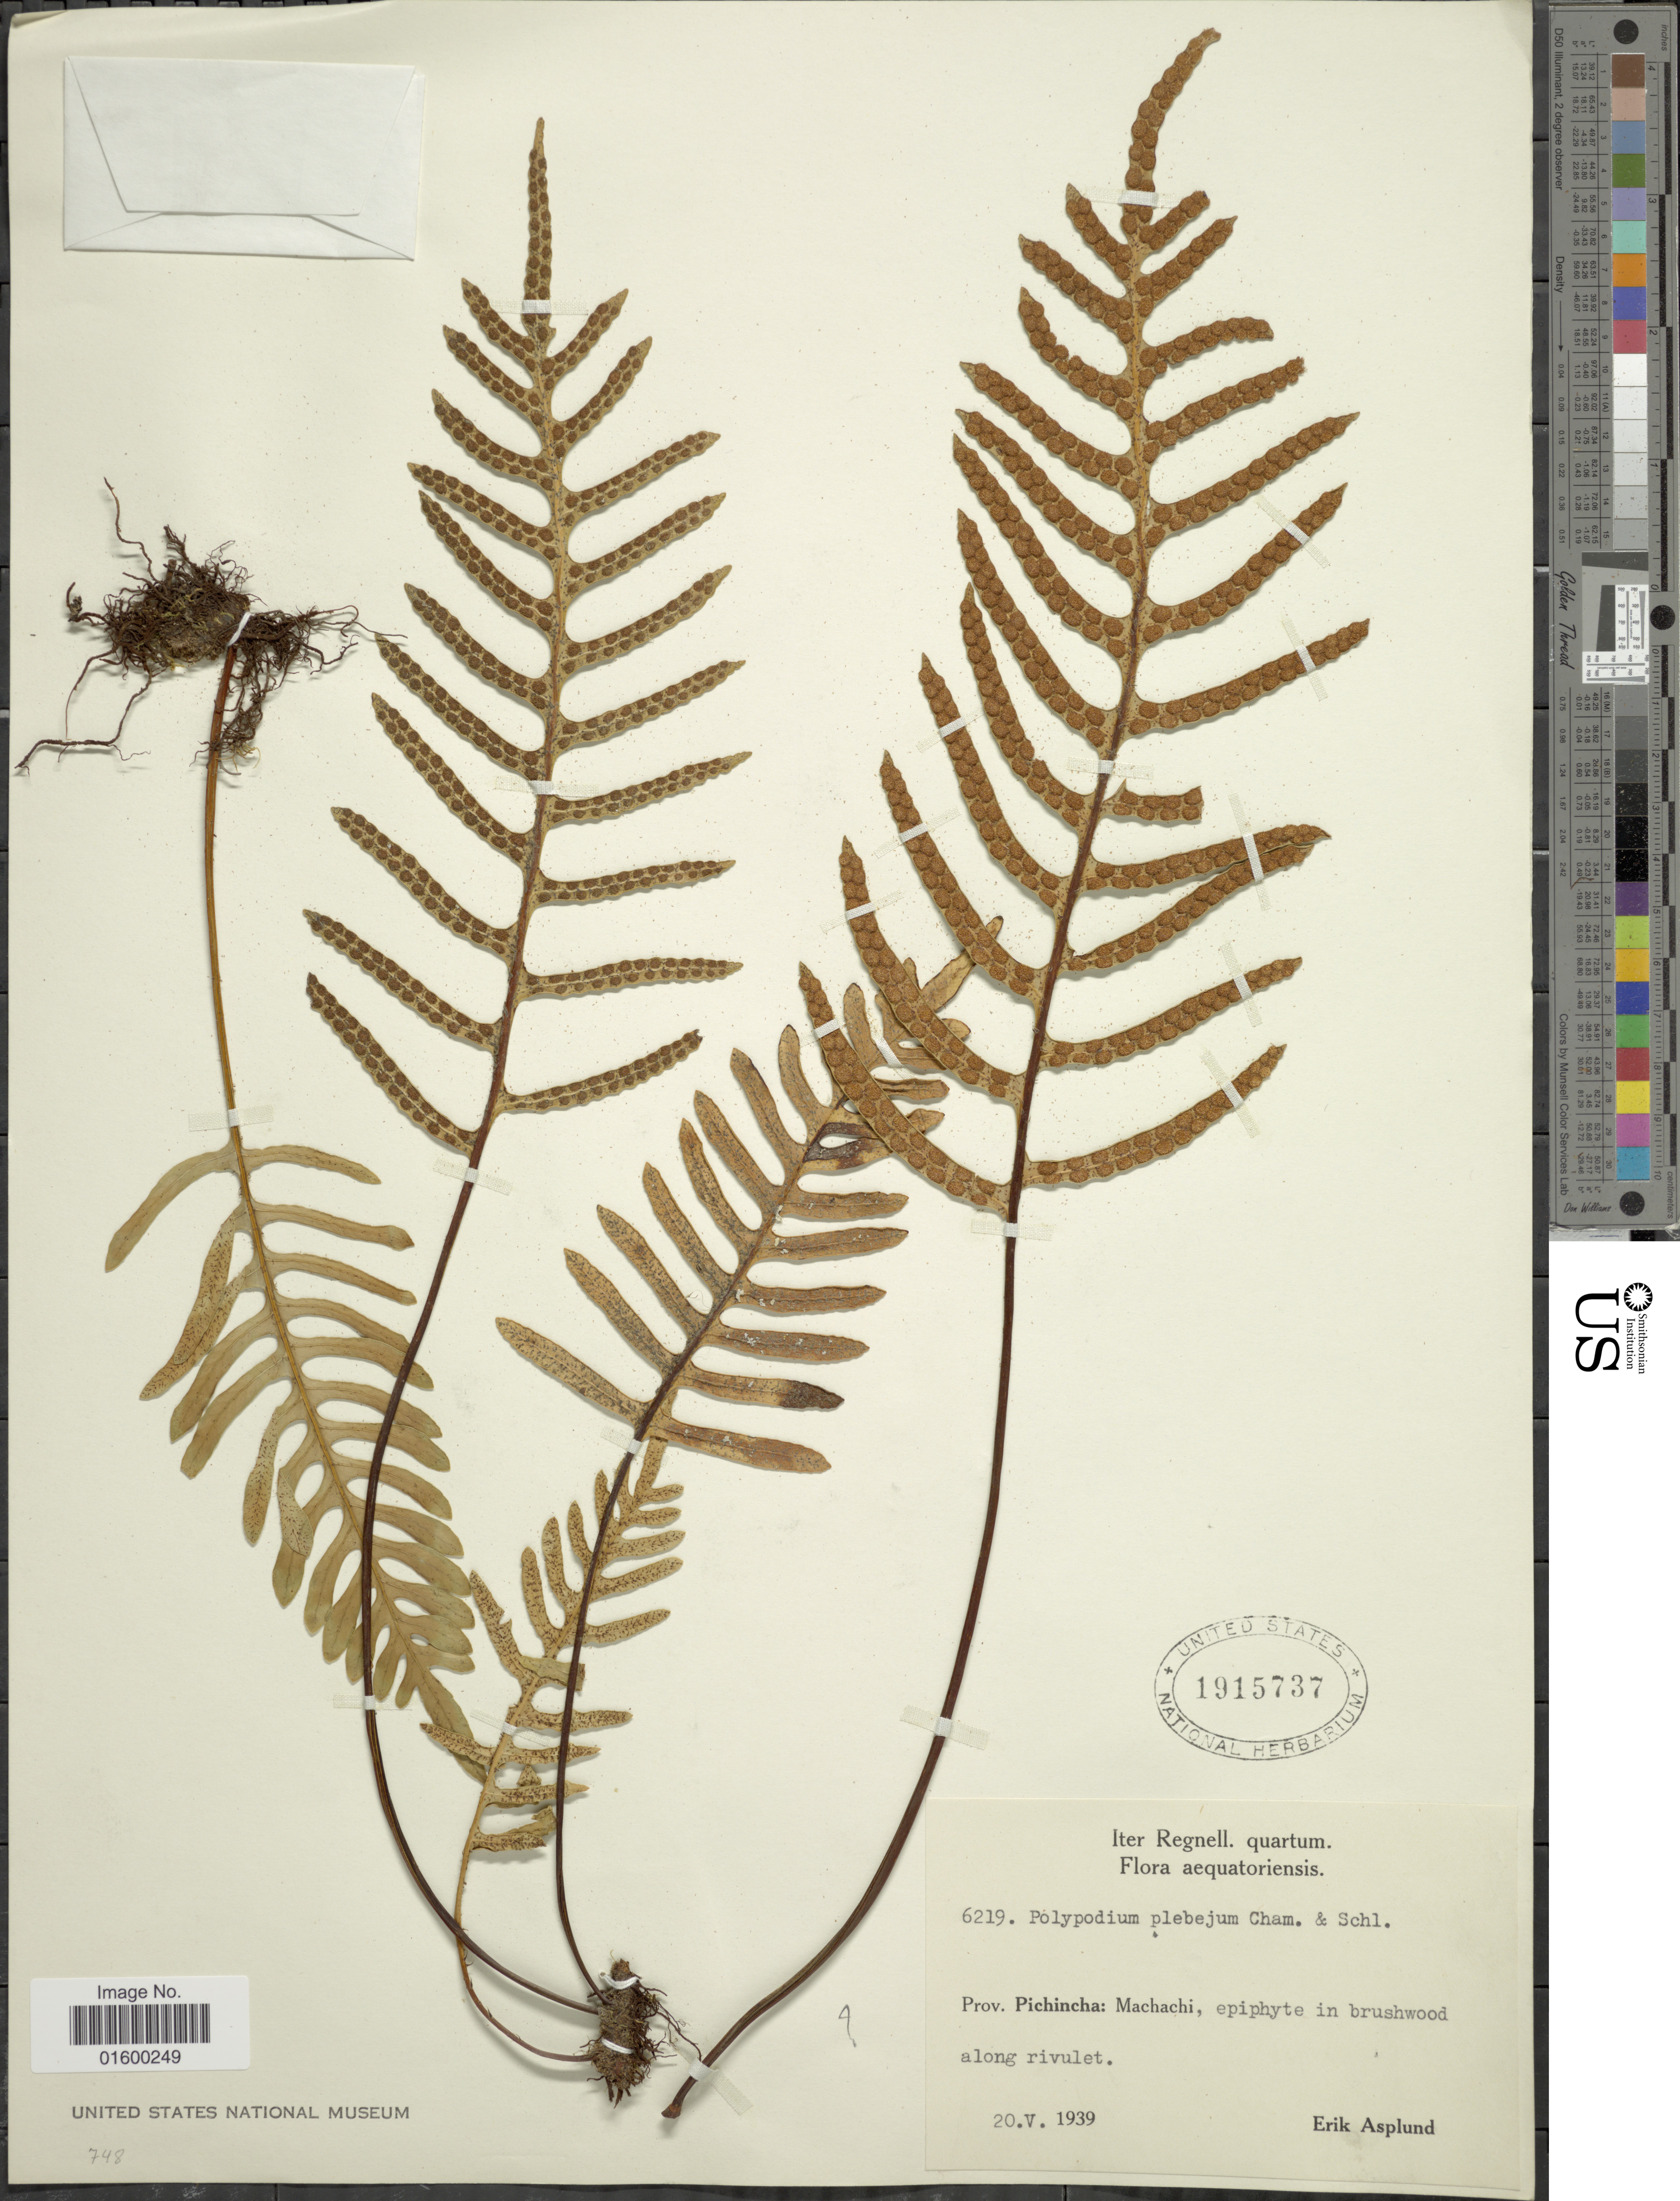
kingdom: Plantae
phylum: Tracheophyta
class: Polypodiopsida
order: Polypodiales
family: Polypodiaceae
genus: Pleopeltis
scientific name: Pleopeltis sp.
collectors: E. Asplund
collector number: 6219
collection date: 1939-05-20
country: Ecuador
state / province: Pichincha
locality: Aequatoriensis, Prov. Pichincha, Machachi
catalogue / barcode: US 1915737